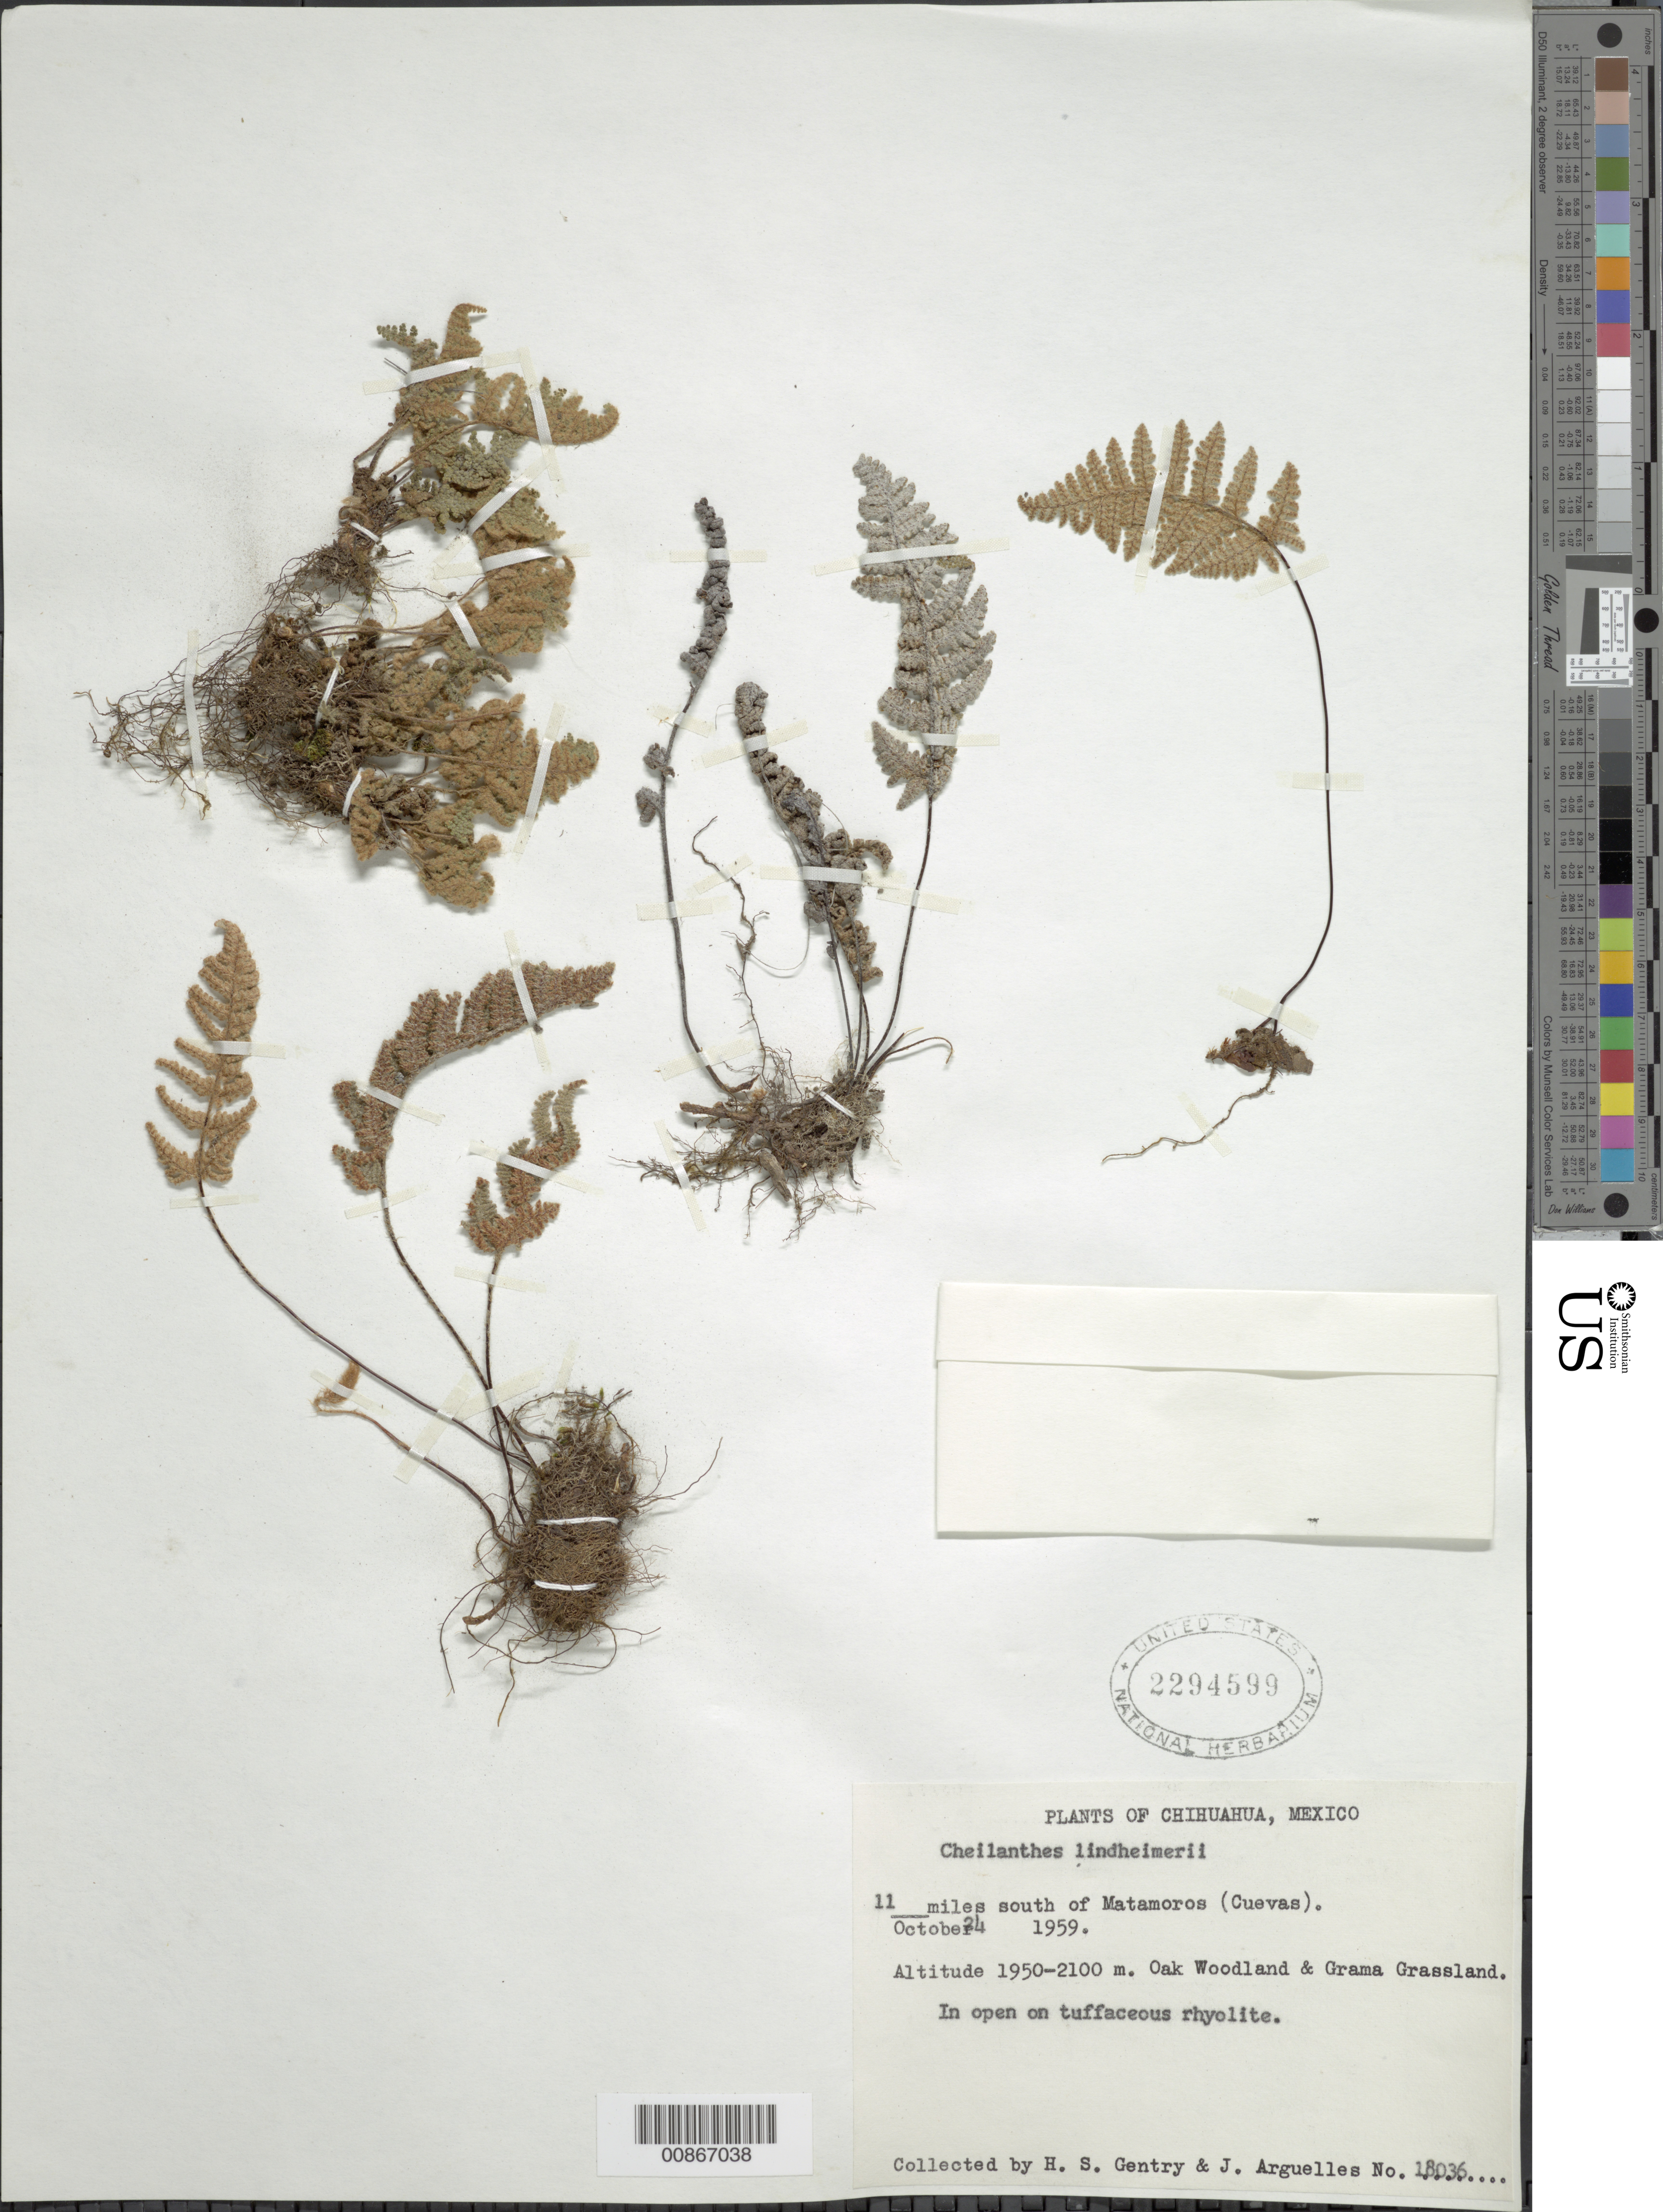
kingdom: Plantae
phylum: Tracheophyta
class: Polypodiopsida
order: Polypodiales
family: Pteridaceae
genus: Myriopteris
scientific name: Myriopteris lindheimeri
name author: (Hook.) J. Sm.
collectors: H. S. Gentry & J. Arguelles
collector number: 18036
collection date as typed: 24 Oct 1959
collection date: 1959-10-24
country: Mexico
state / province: Chihuahua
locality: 11 miles south of Matamoros (Cuevas).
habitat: In open on tuffaceous rhyolite. Oak Woodland & Grama Grassland.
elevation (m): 2100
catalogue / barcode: US 2294599